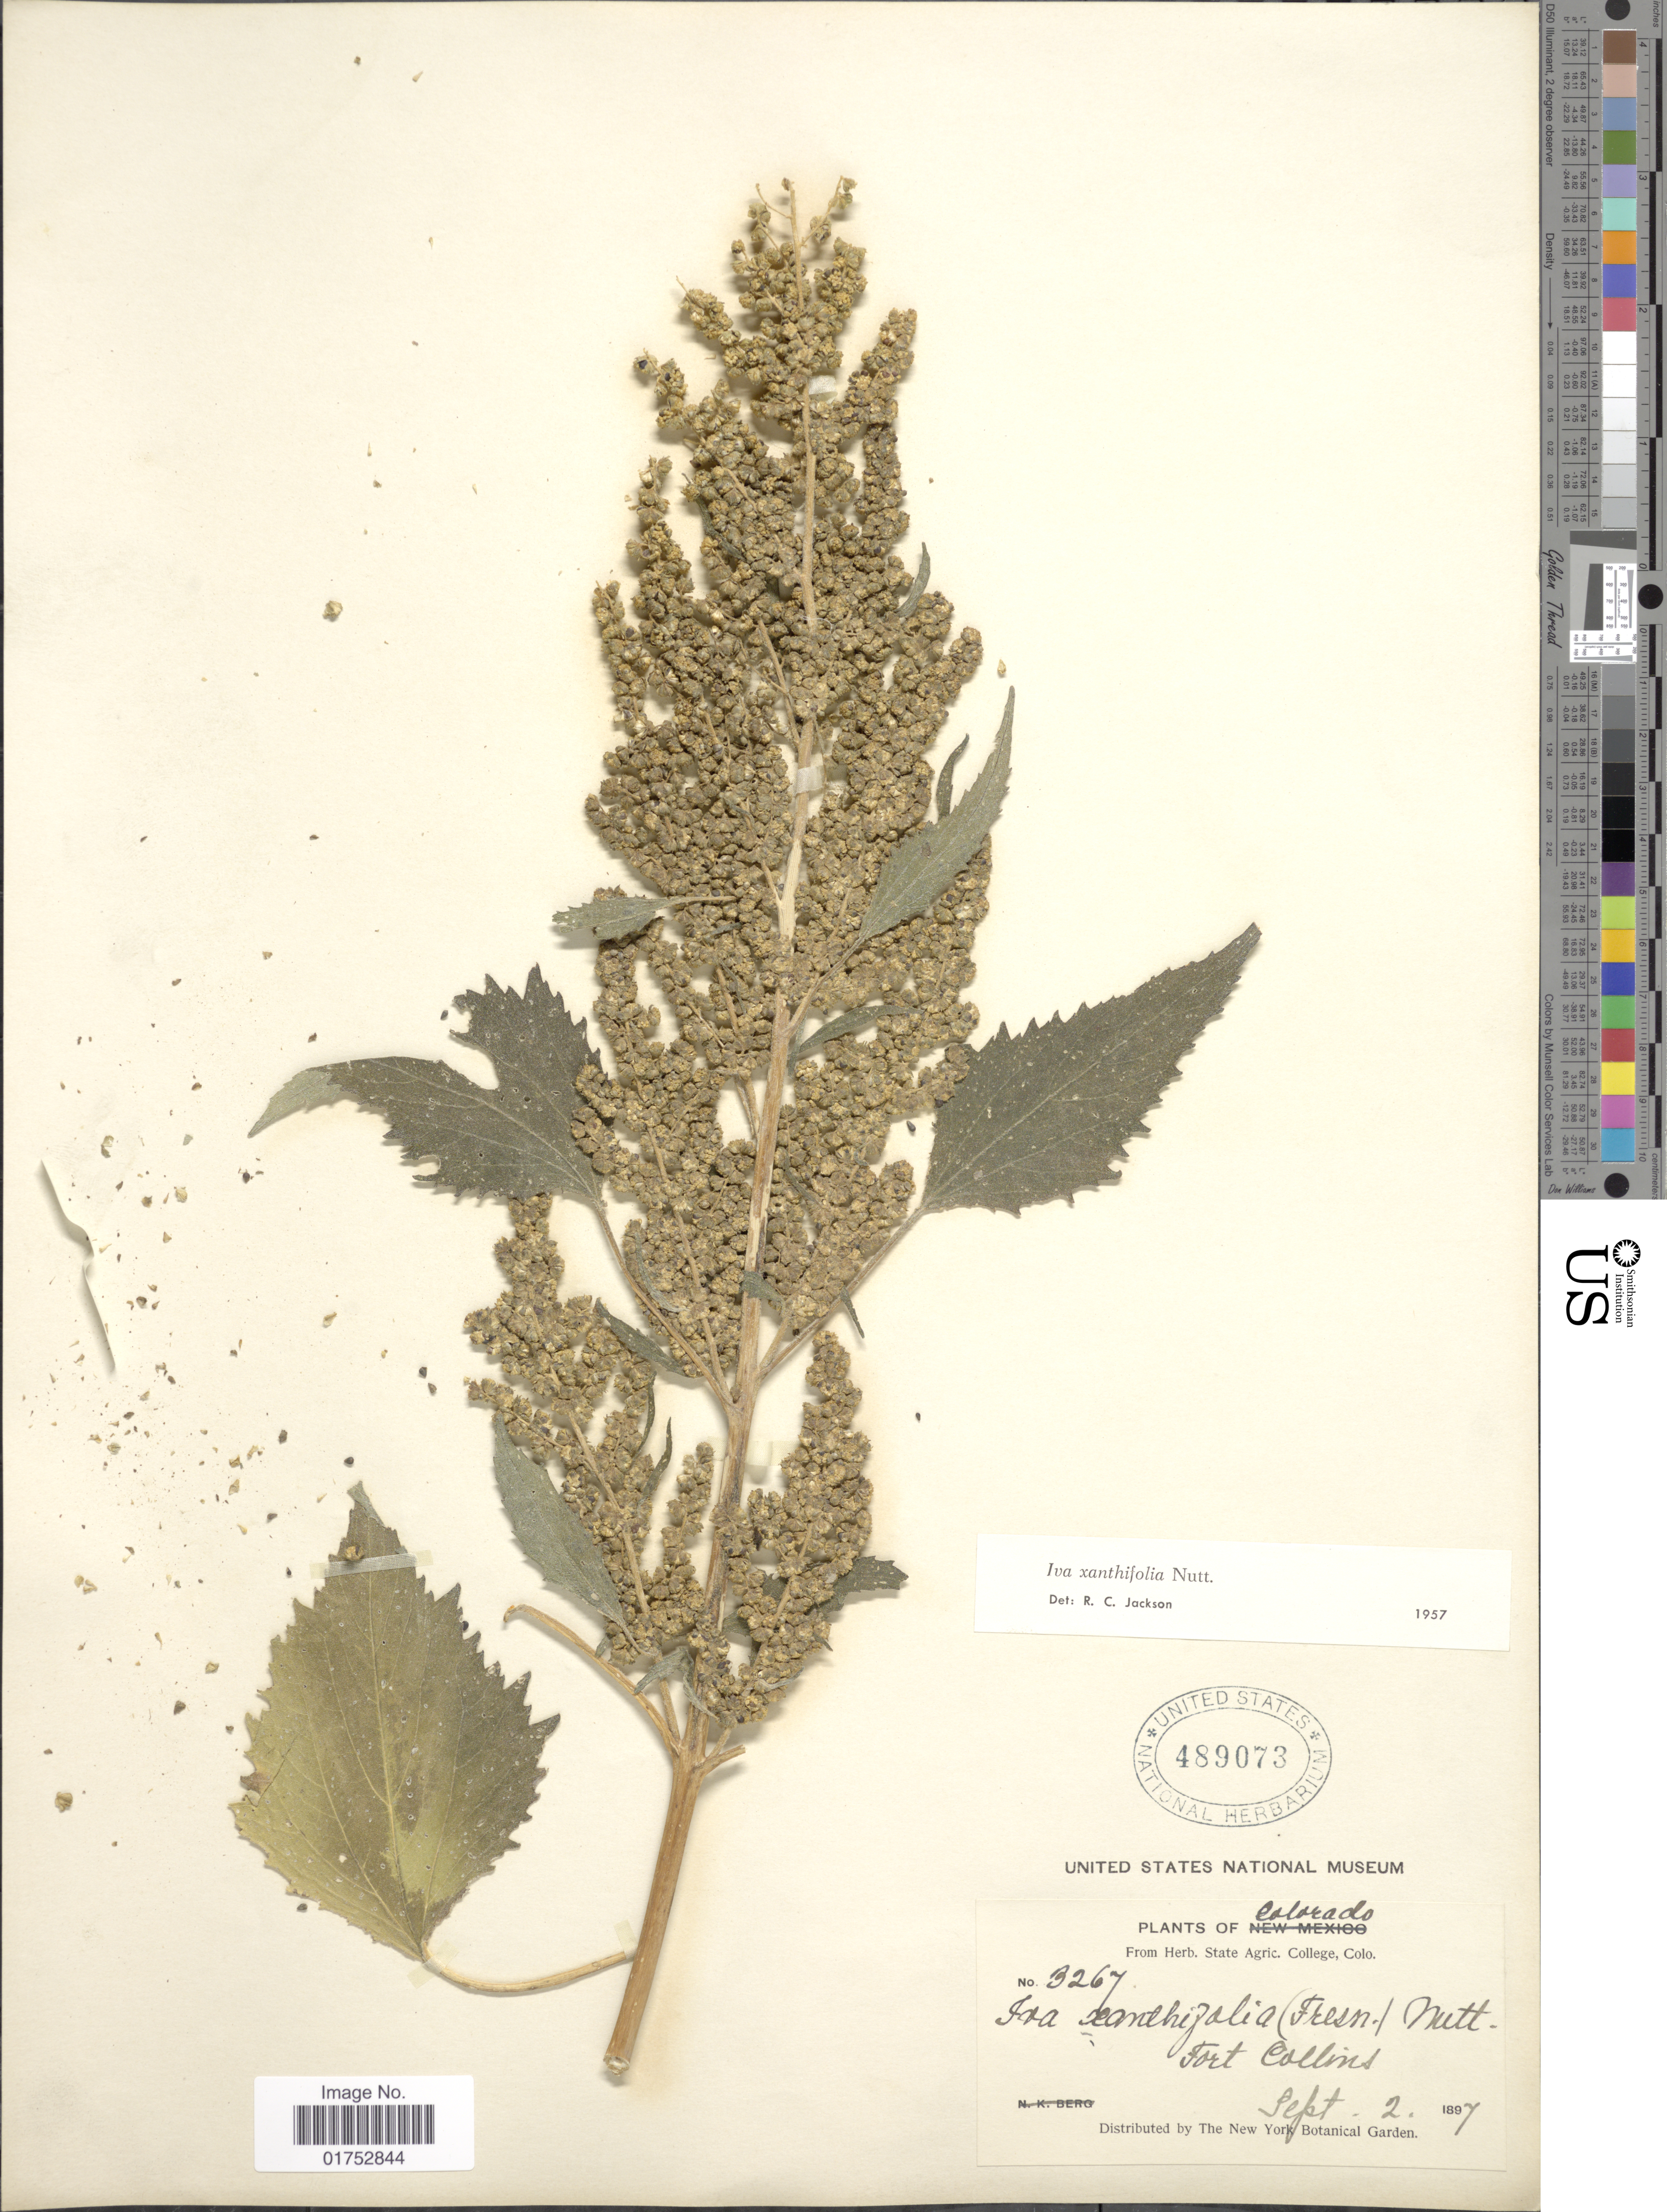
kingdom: Plantae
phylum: Tracheophyta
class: Magnoliopsida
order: Asterales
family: Asteraceae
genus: Iva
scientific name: Iva xanthifolia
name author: Nutt.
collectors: ex herb. State Agric. College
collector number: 3267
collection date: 1897-09-02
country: United States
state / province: Colorado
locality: Fort Collins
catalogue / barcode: US 489073